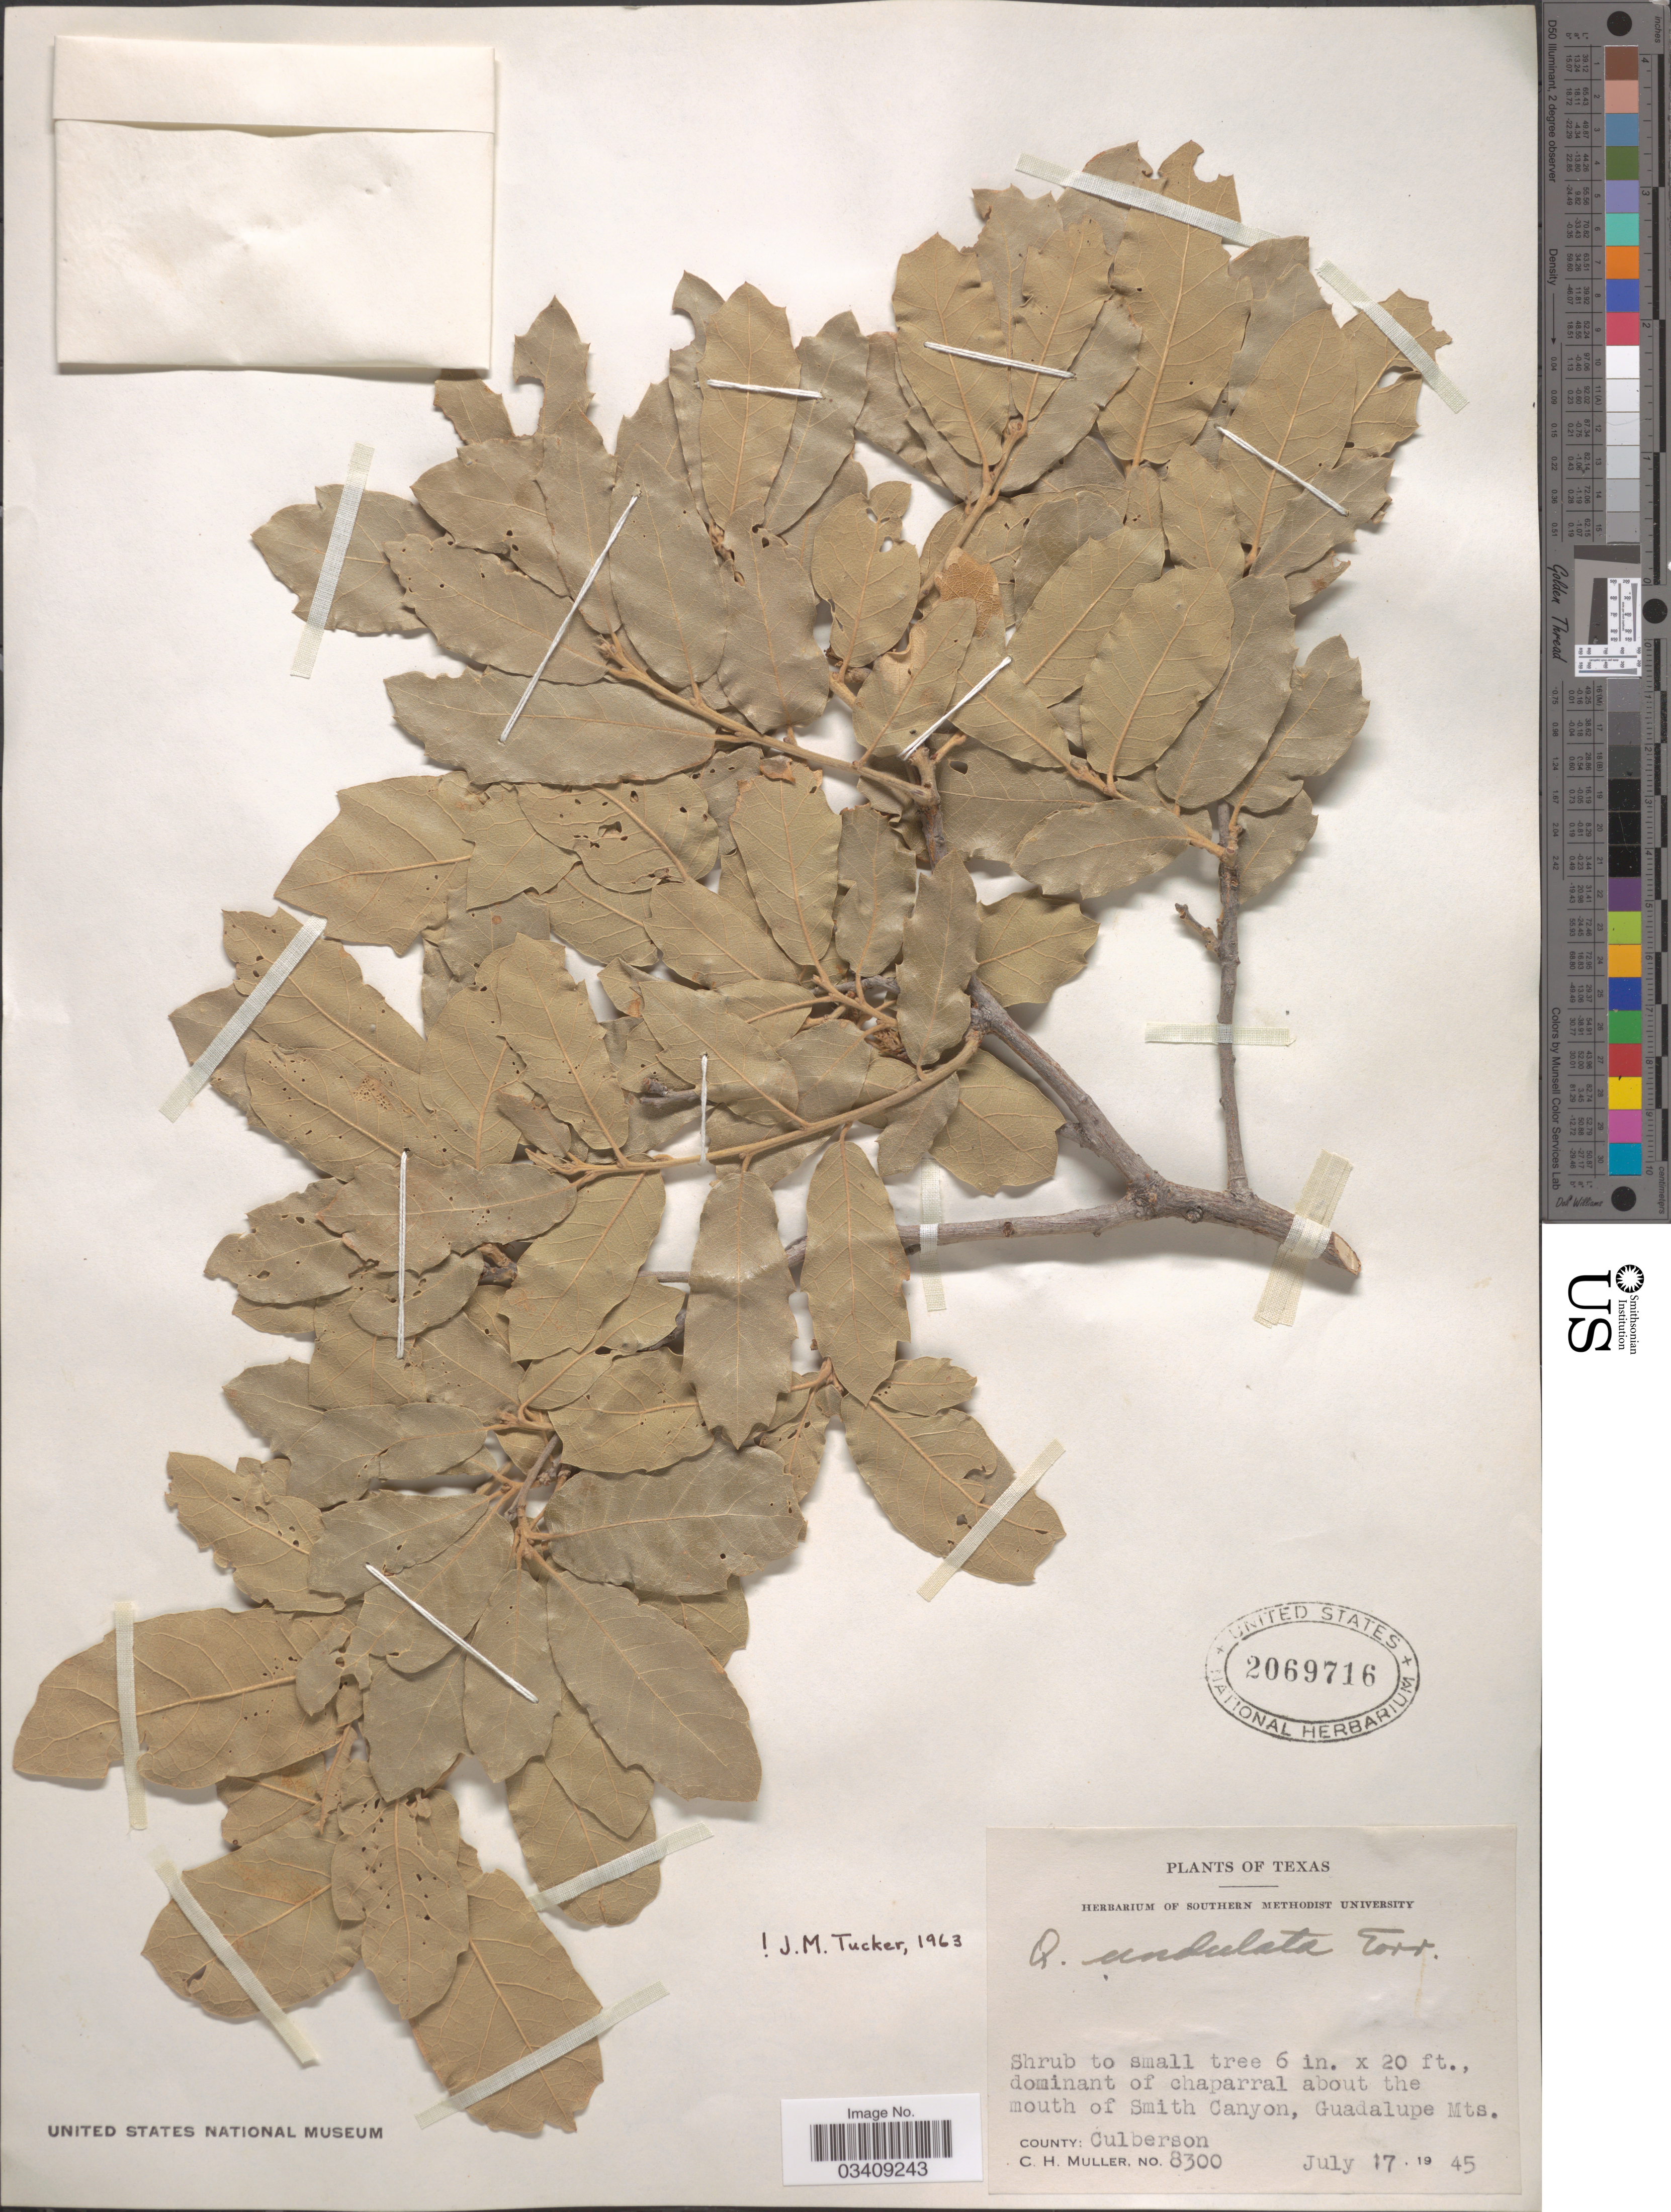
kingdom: Plantae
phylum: Tracheophyta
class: Magnoliopsida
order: Fagales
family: Fagaceae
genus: Quercus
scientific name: Quercus undulata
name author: Torr.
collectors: C. H. Mueller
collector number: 8300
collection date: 1945-07-17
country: United States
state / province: Texas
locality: Chaparral about the mouth of Smith Canyon, Guadalupe Mts. County: Culberson.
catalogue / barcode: US 2069716